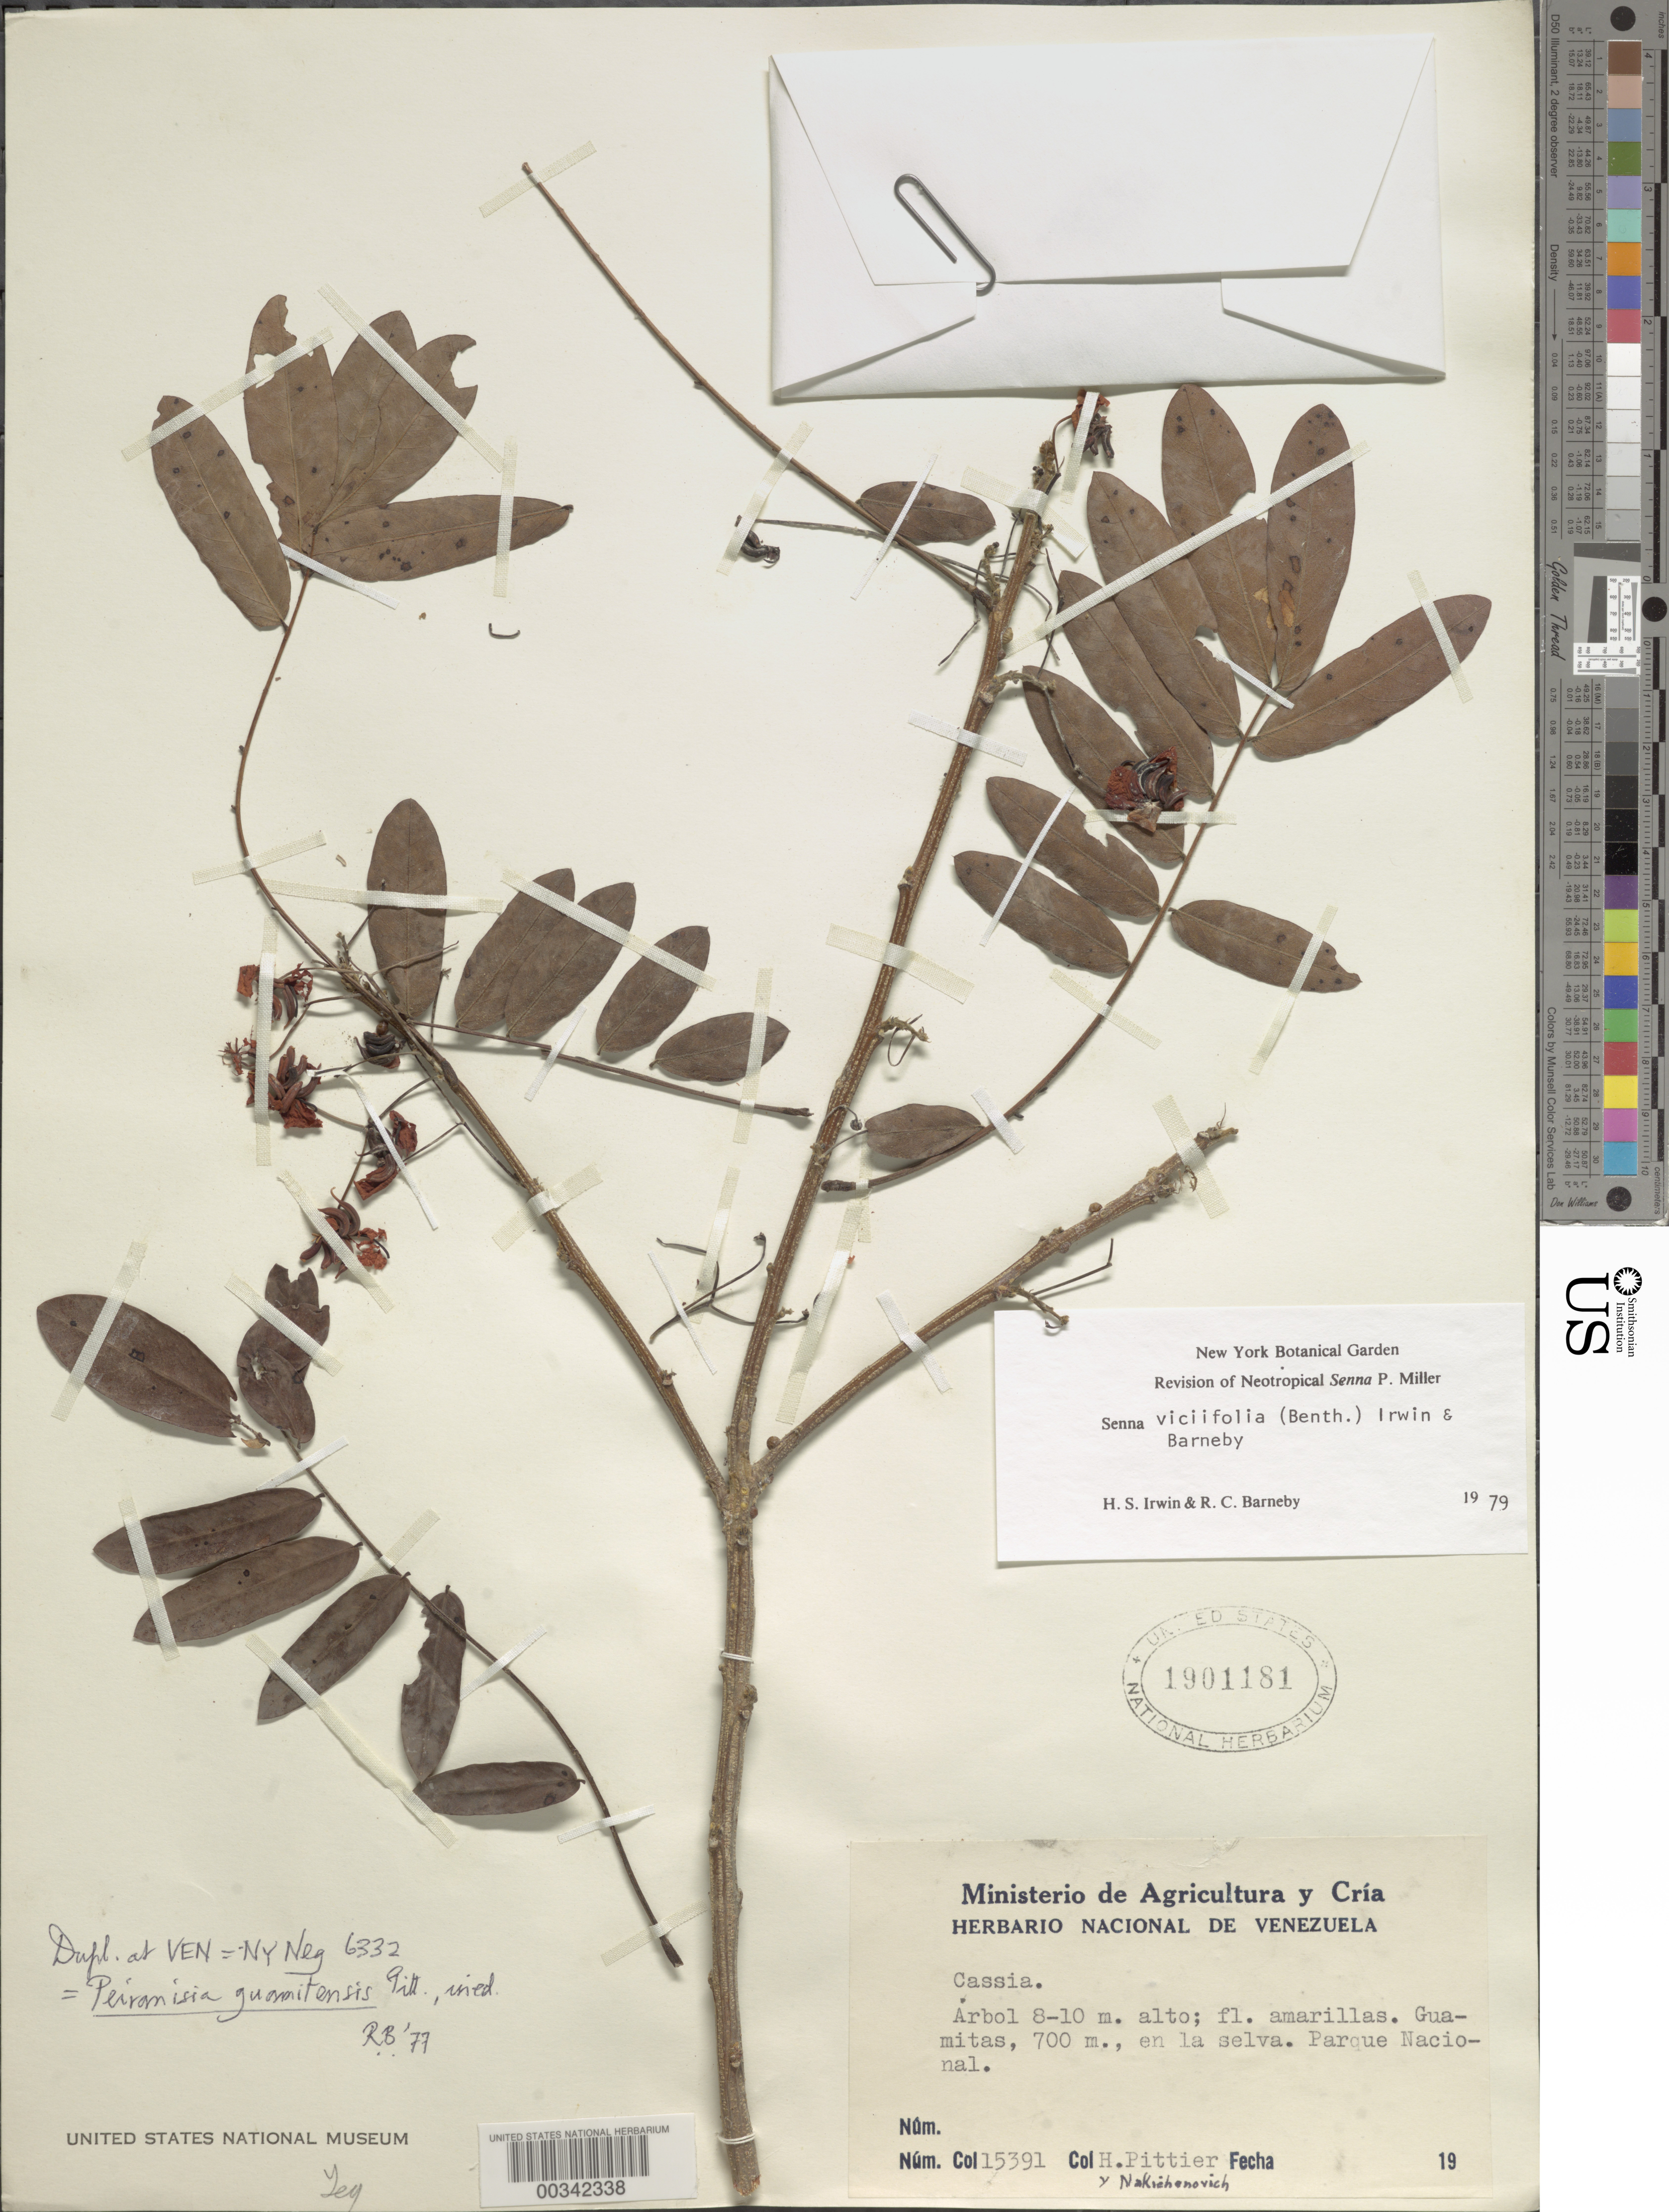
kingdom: Plantae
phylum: Tracheophyta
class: Magnoliopsida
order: Fabales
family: Fabaceae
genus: Senna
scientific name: Senna viciifolia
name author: (Benth.) H.S. Irwin & Barneby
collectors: H. F. Pittier & M. Nakichenovich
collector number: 15391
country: Venezuela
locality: Guamitas; parque nacional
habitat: En la selva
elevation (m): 700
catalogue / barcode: US 1901181